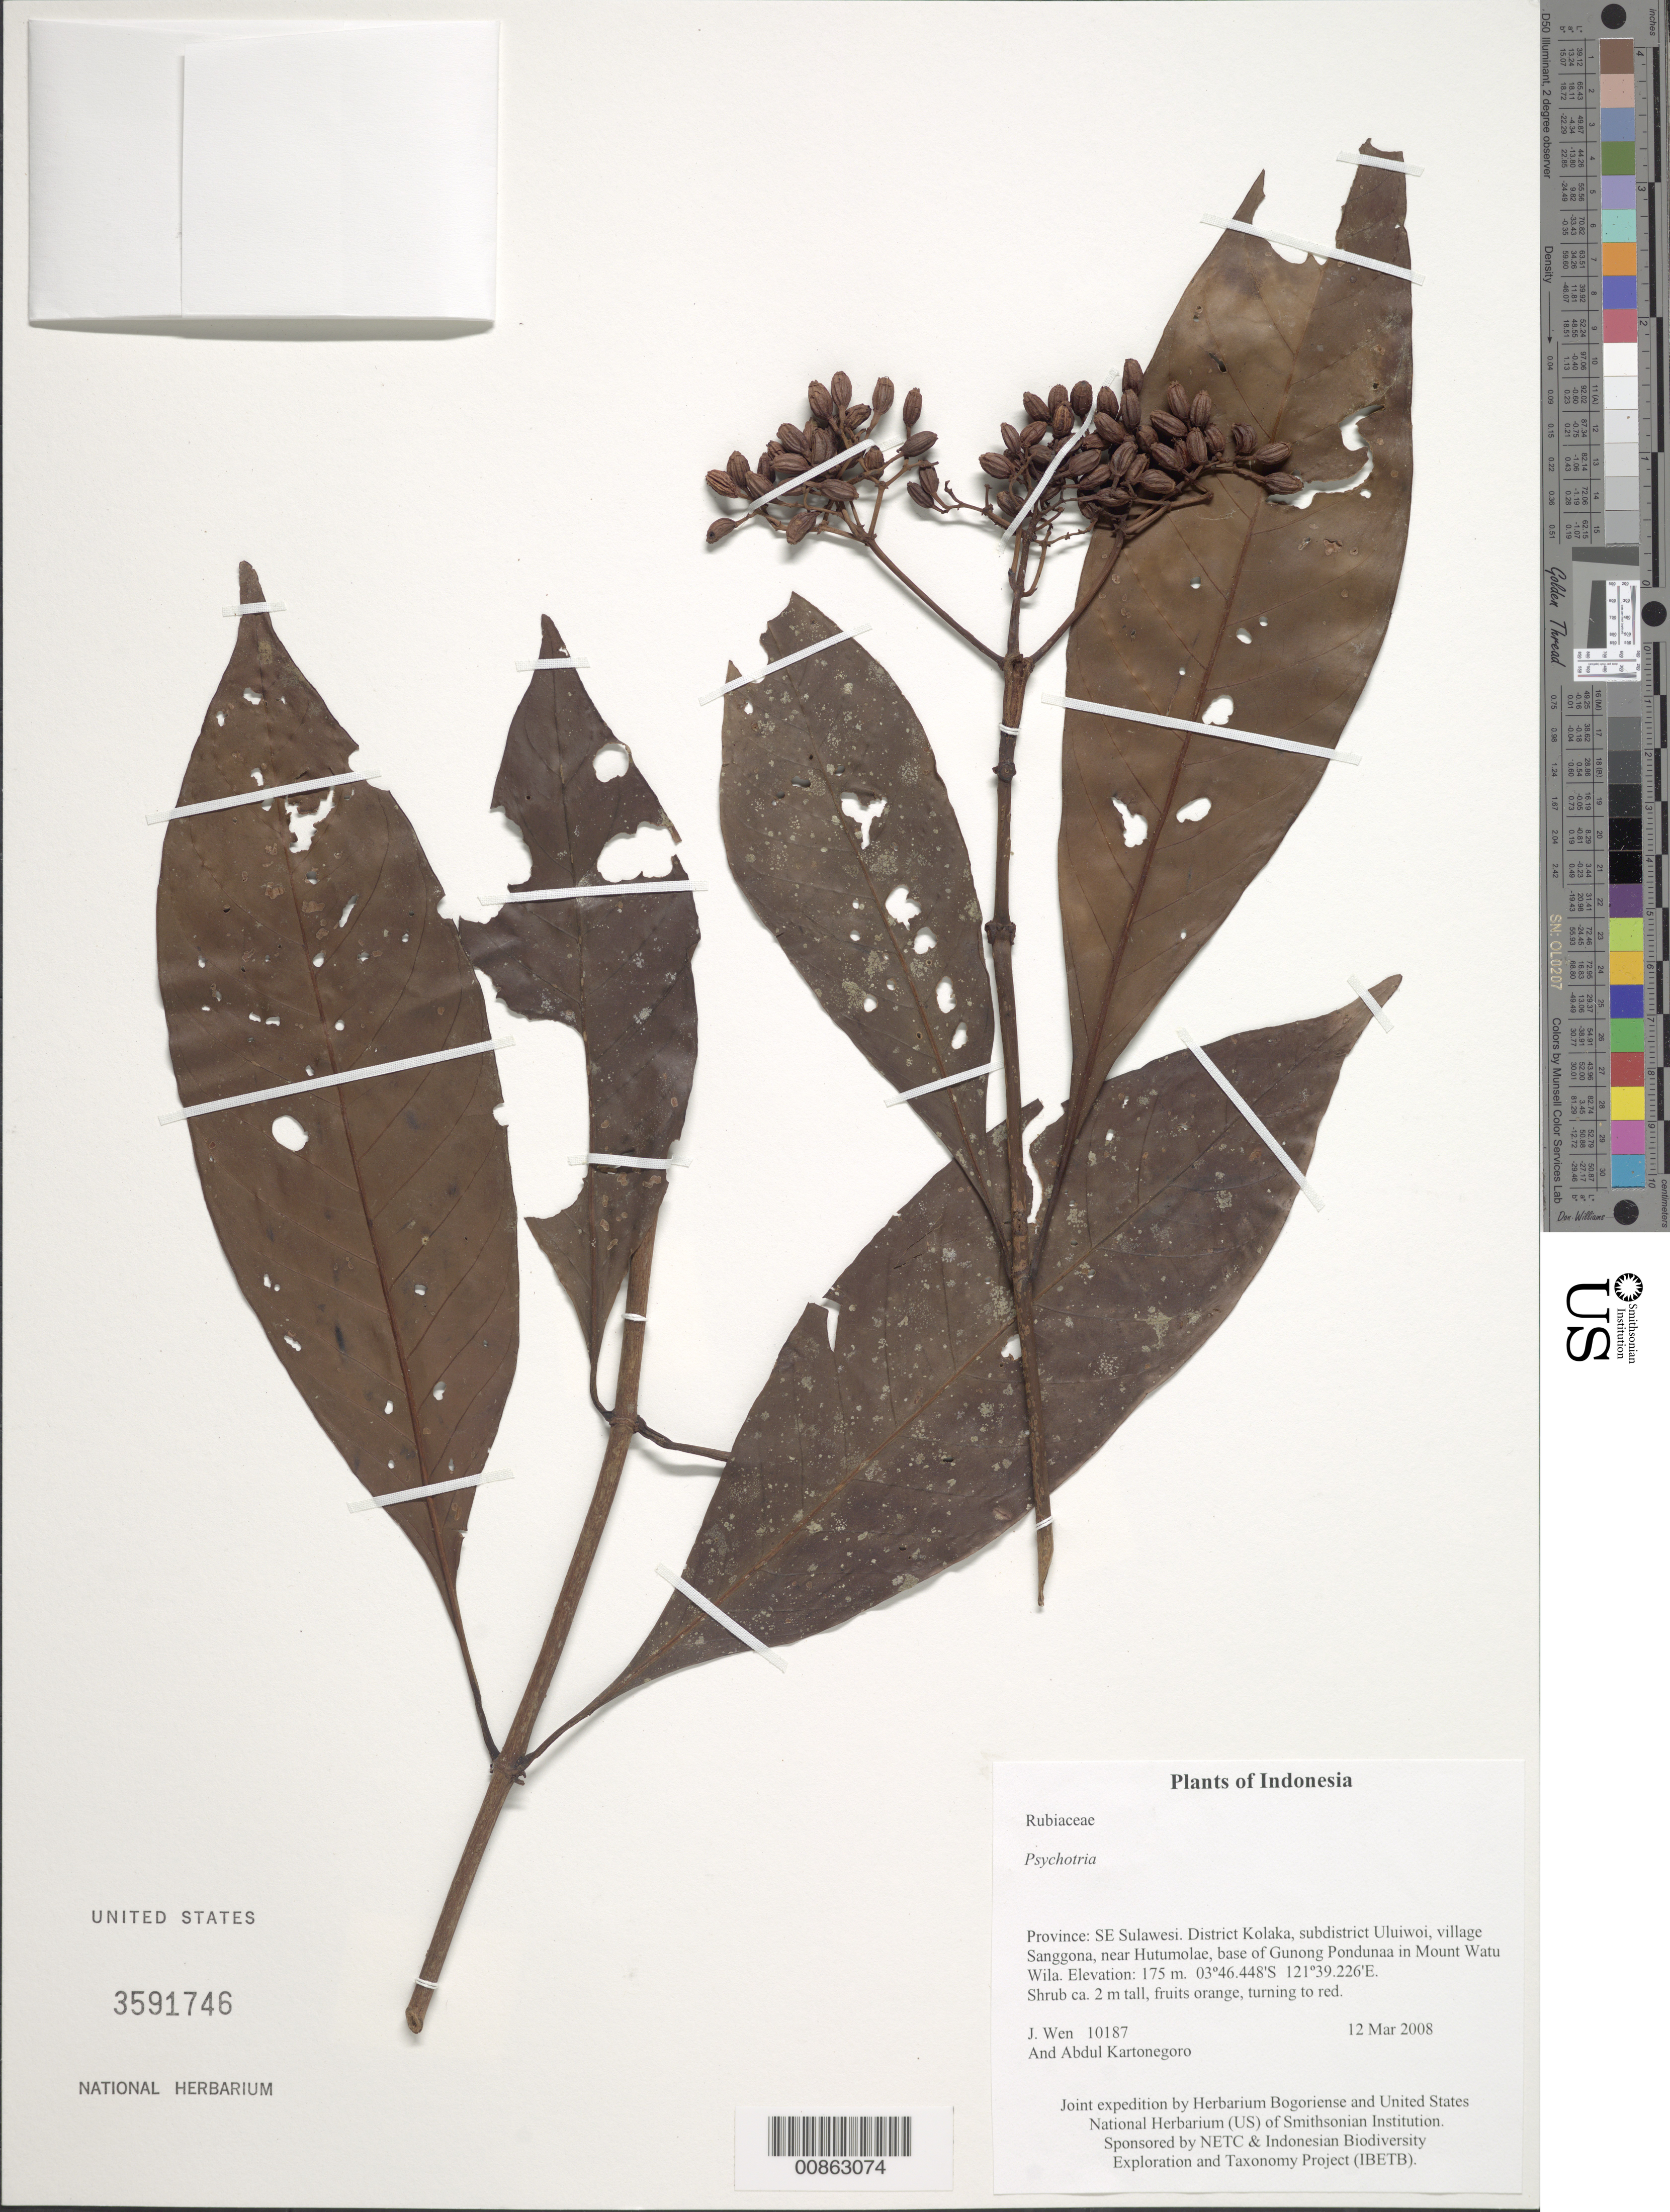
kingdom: Plantae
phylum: Tracheophyta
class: Magnoliopsida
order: Gentianales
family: Rubiaceae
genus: Psychotria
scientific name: Psychotria sp.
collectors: J. Wen & A. Kartonegoro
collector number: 10187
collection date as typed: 12 May 2008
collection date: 2008-05-12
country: Indonesia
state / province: Sulawesi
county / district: Sulawesi Tenggara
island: Sulawesi [Celebes]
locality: District Kolaka, Subdistrict Uluiwoi, village Sanggona, near Hutumolae, base of Gunong Pondunaa in Mount Watu Wila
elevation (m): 175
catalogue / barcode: US 3591746